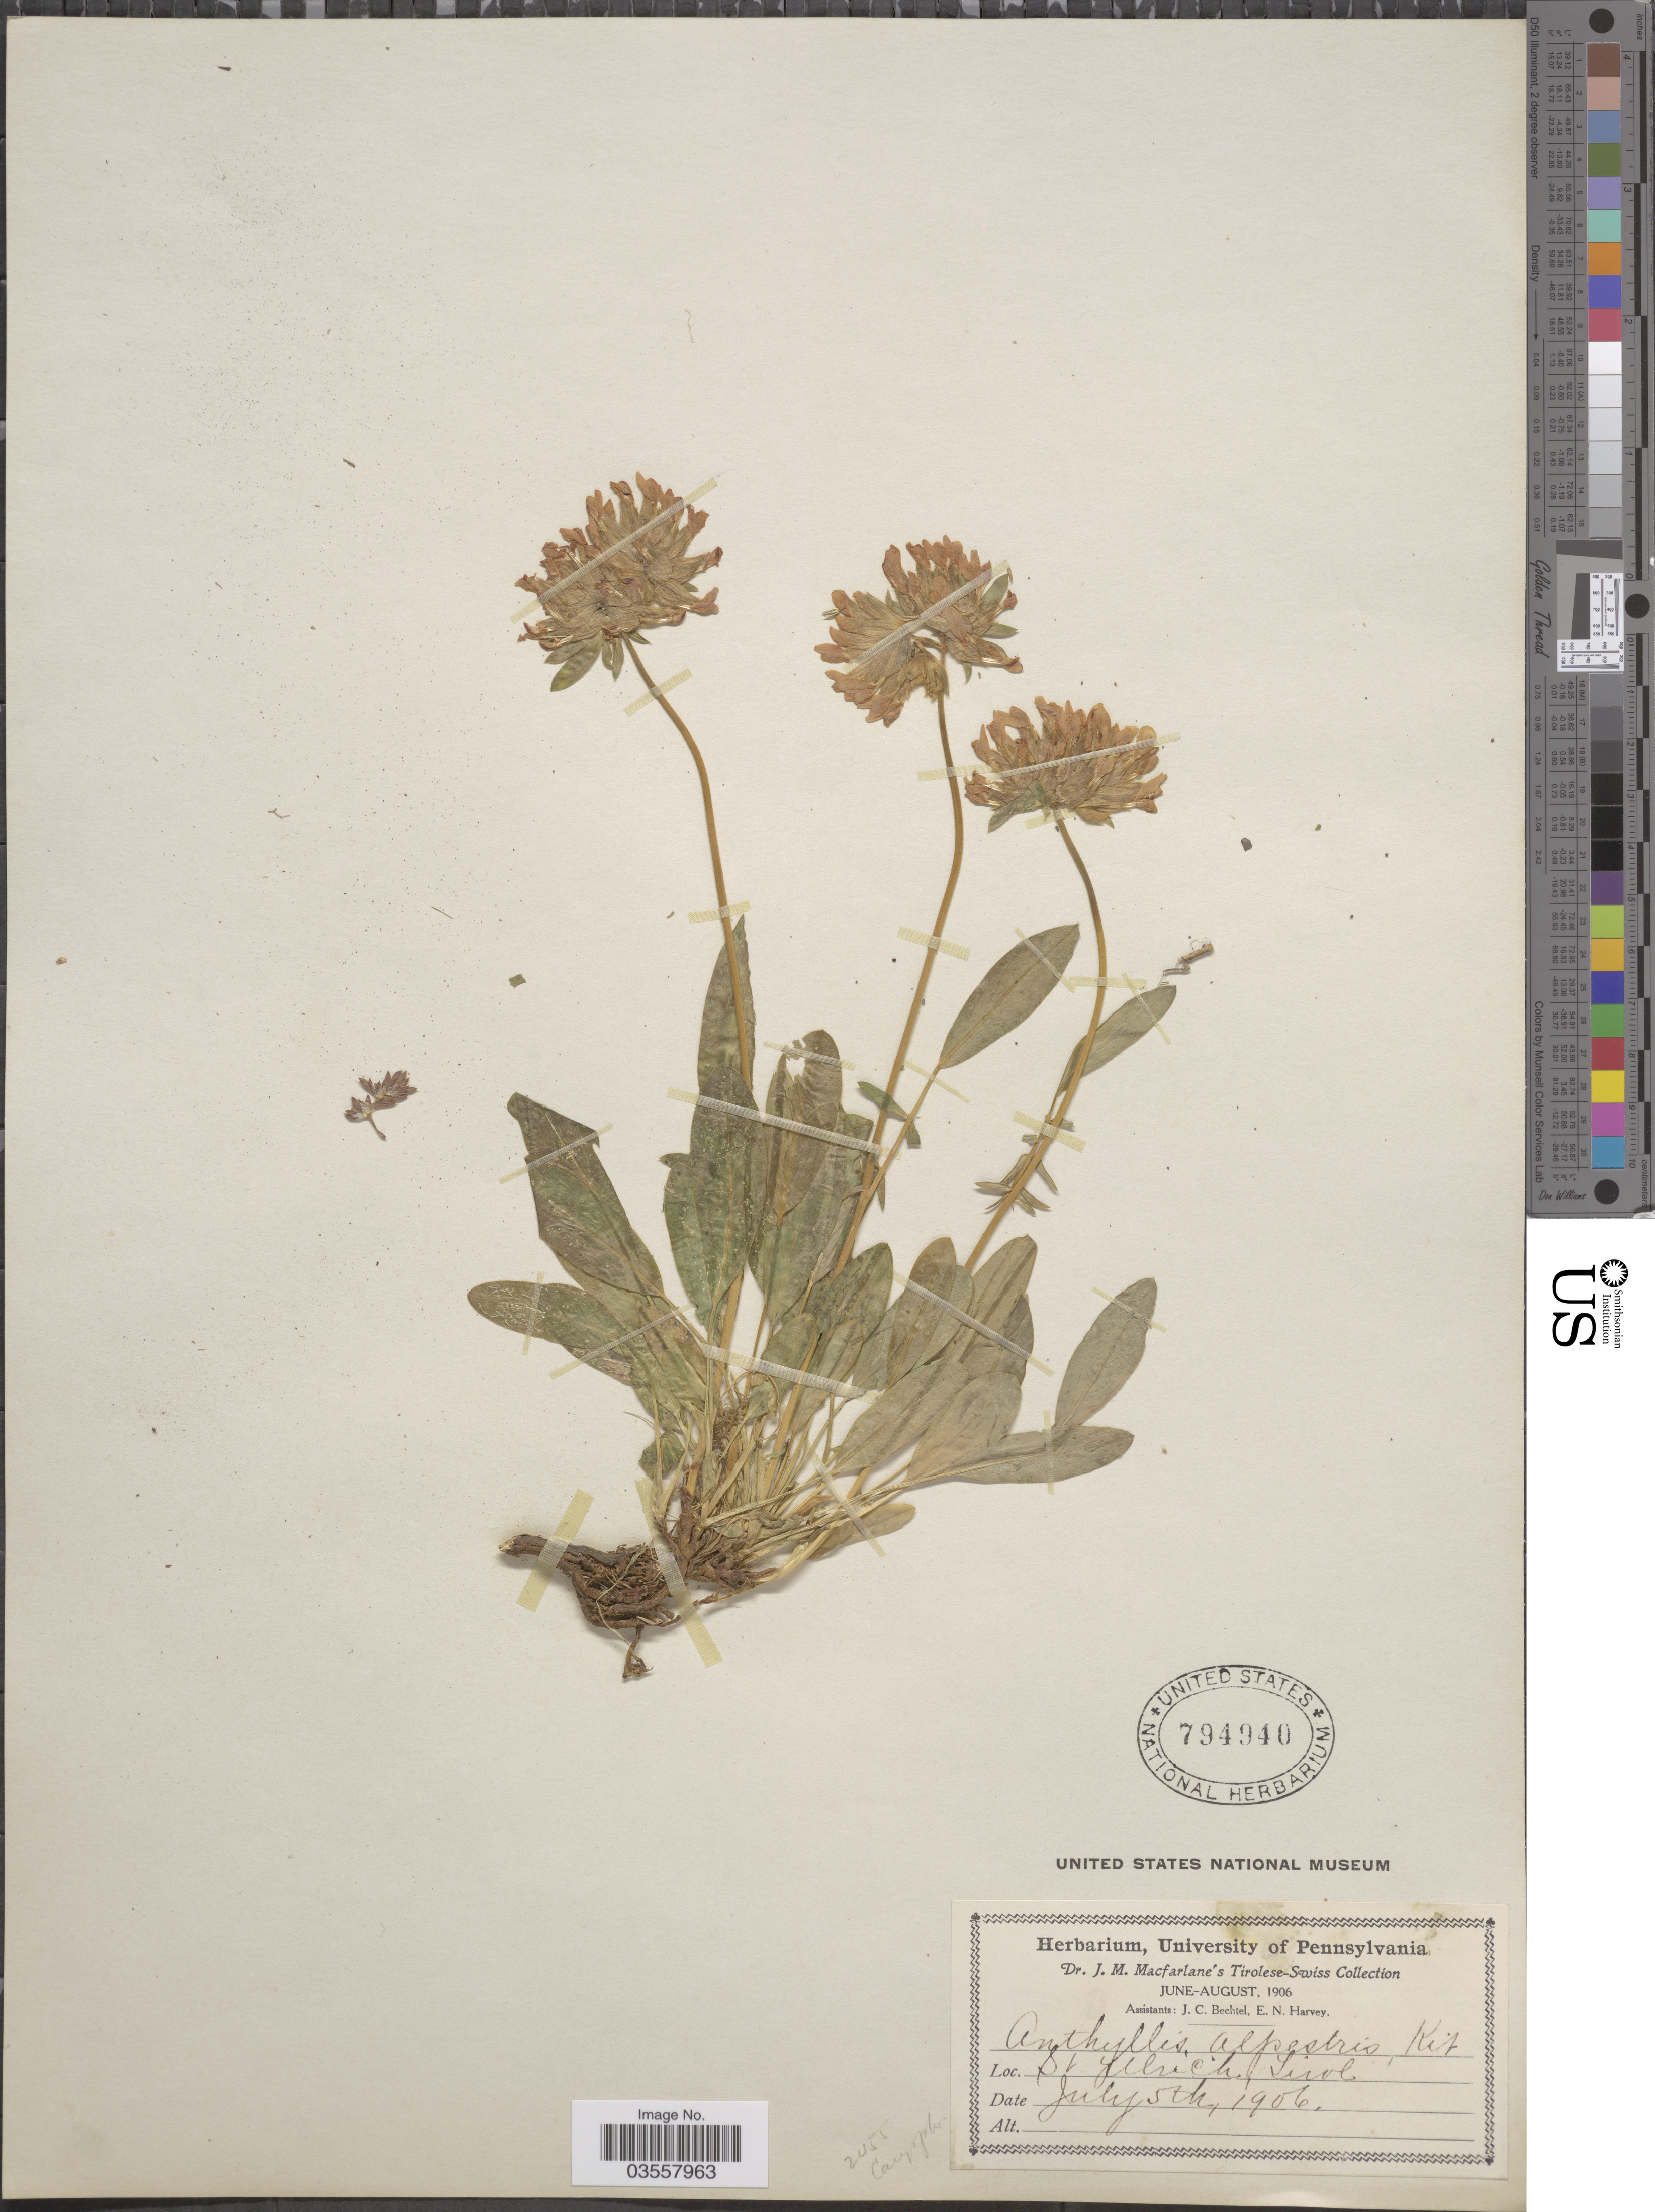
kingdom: Plantae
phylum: Tracheophyta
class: Magnoliopsida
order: Caryophyllales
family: Caryophyllaceae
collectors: J. Macfarlane, J. Bechtel & E. Harvey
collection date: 1906-07-05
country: Austria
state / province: Tirol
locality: St. Ulrich.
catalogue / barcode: US 794940